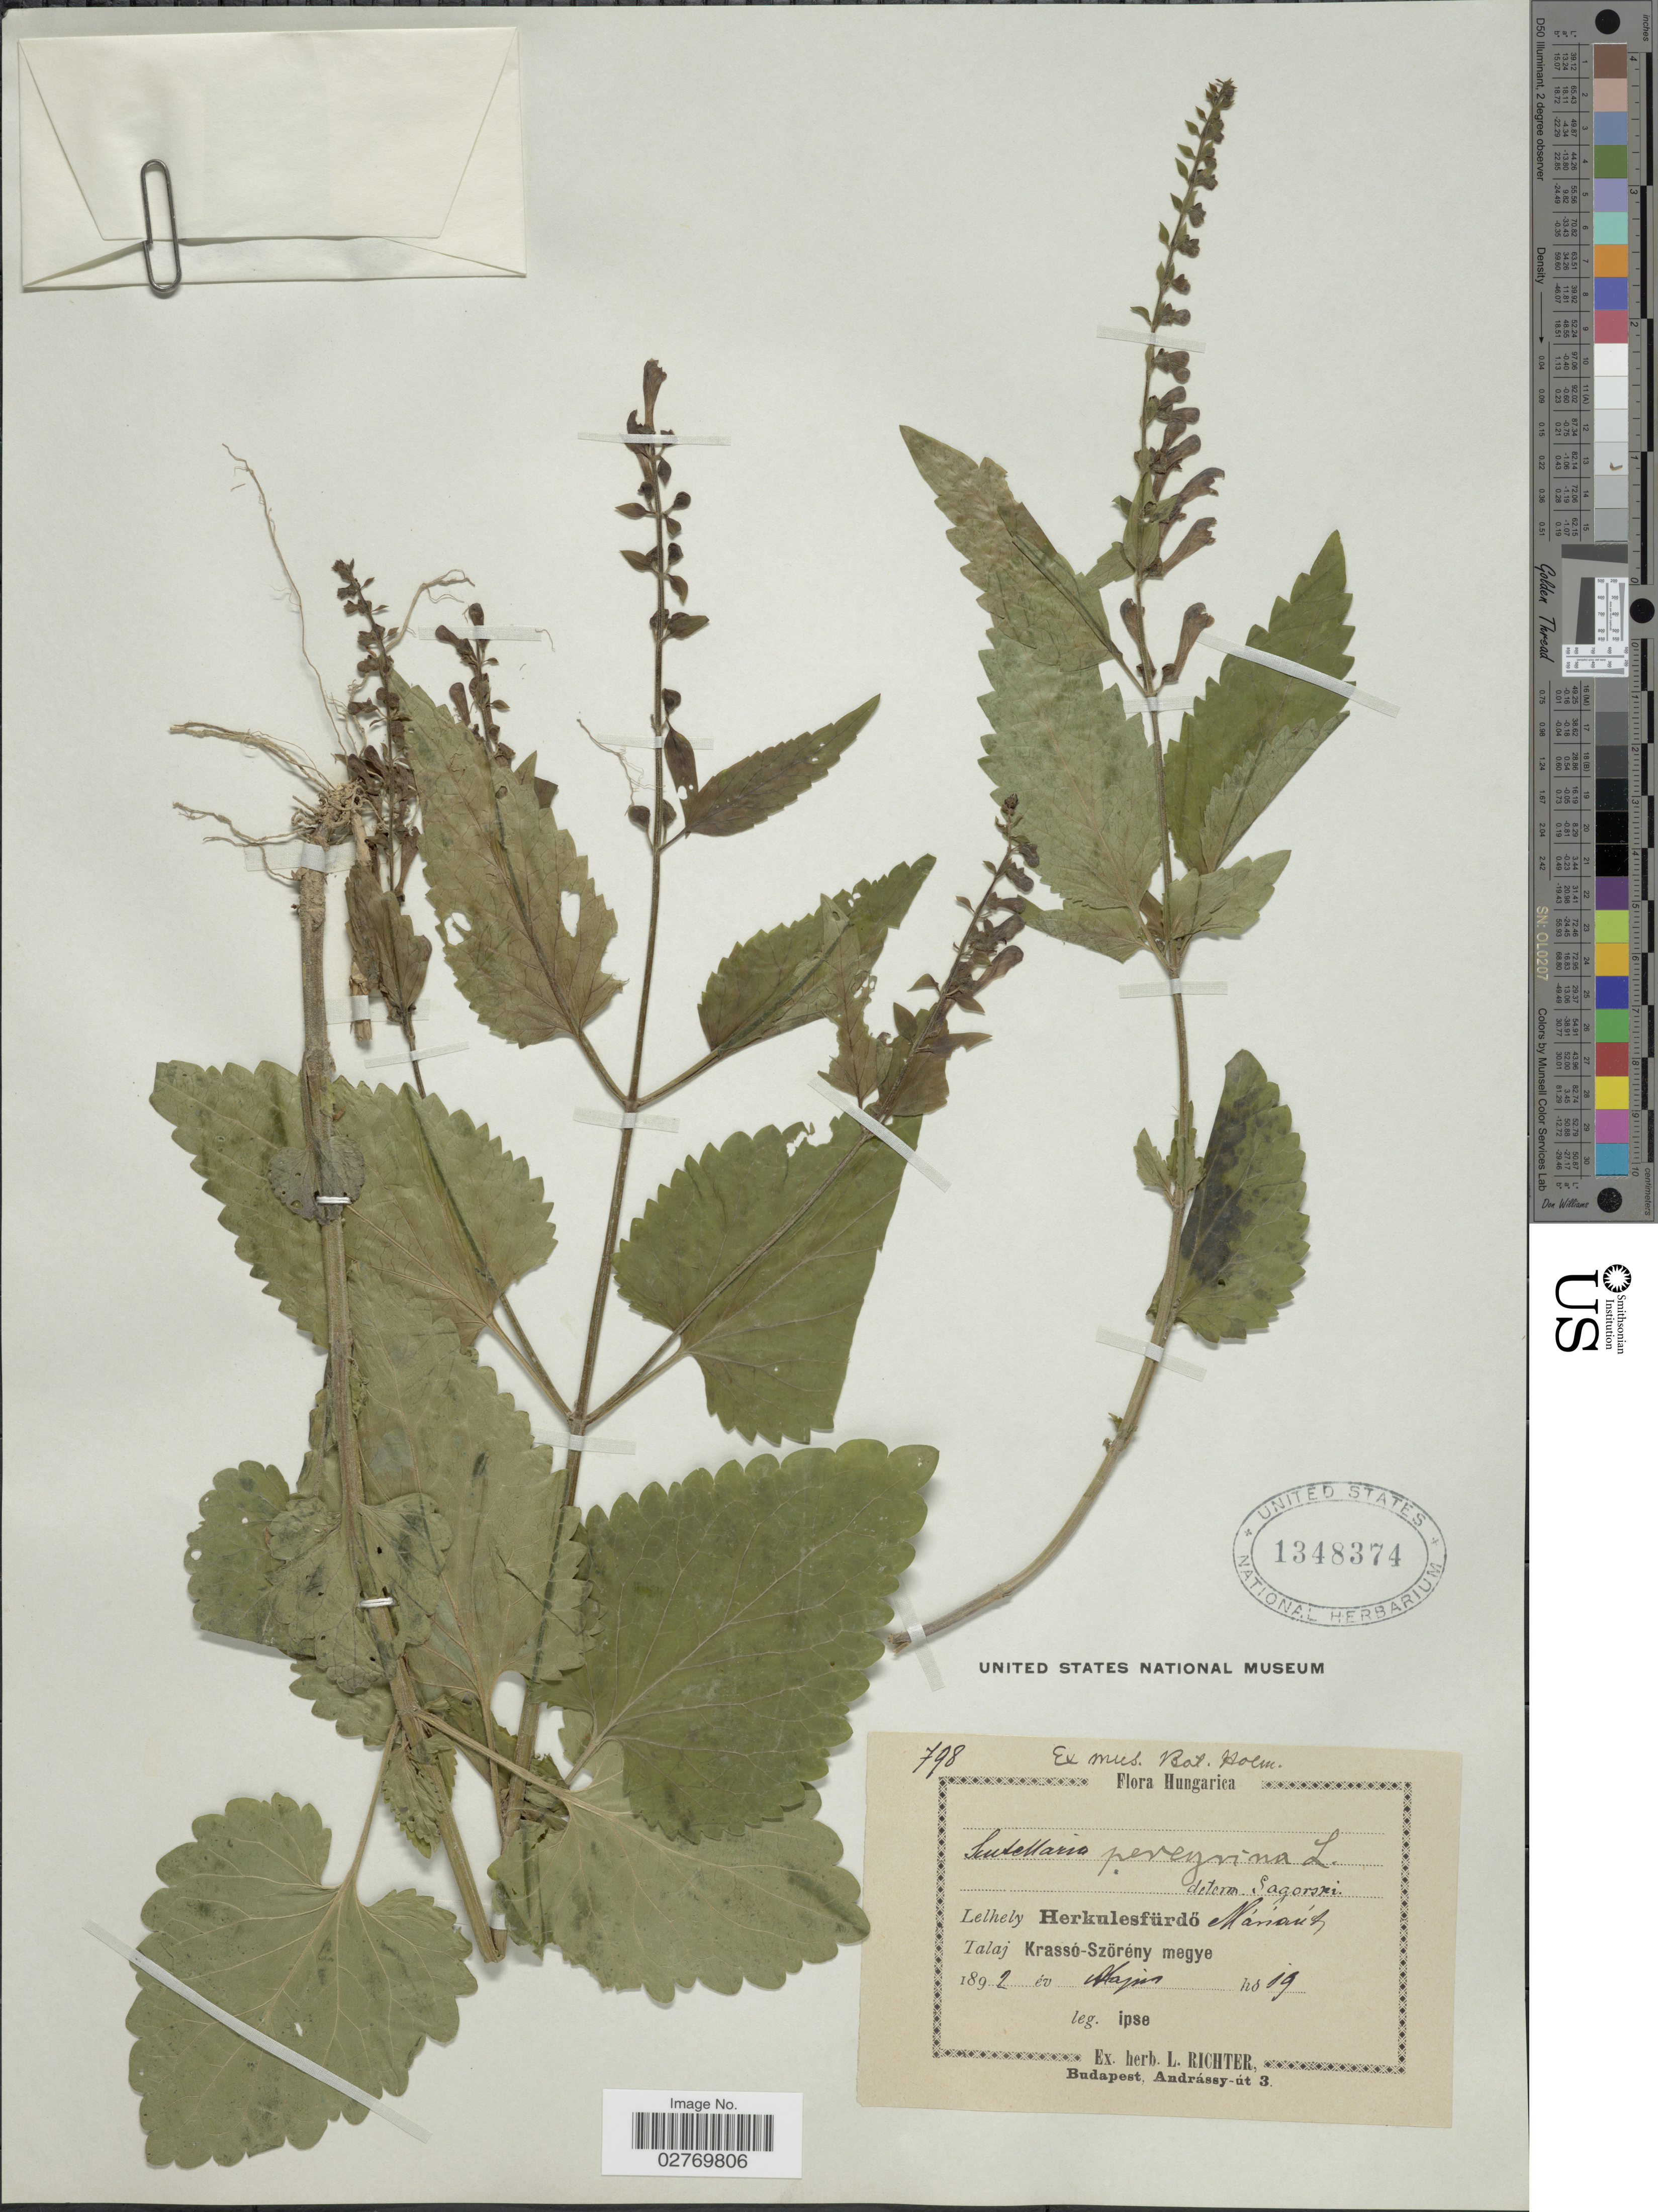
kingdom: Plantae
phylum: Tracheophyta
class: Magnoliopsida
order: Lamiales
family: Lamiaceae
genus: Scutellaria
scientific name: Scutellaria peregrina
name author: L.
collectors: L. Richter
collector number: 798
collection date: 1892-05-19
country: Hungary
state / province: Budapest, Capital District of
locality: Lelhely Herkulesfürdö Manaitz Talaj Krassó-Szörény megye.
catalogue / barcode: US 1348374